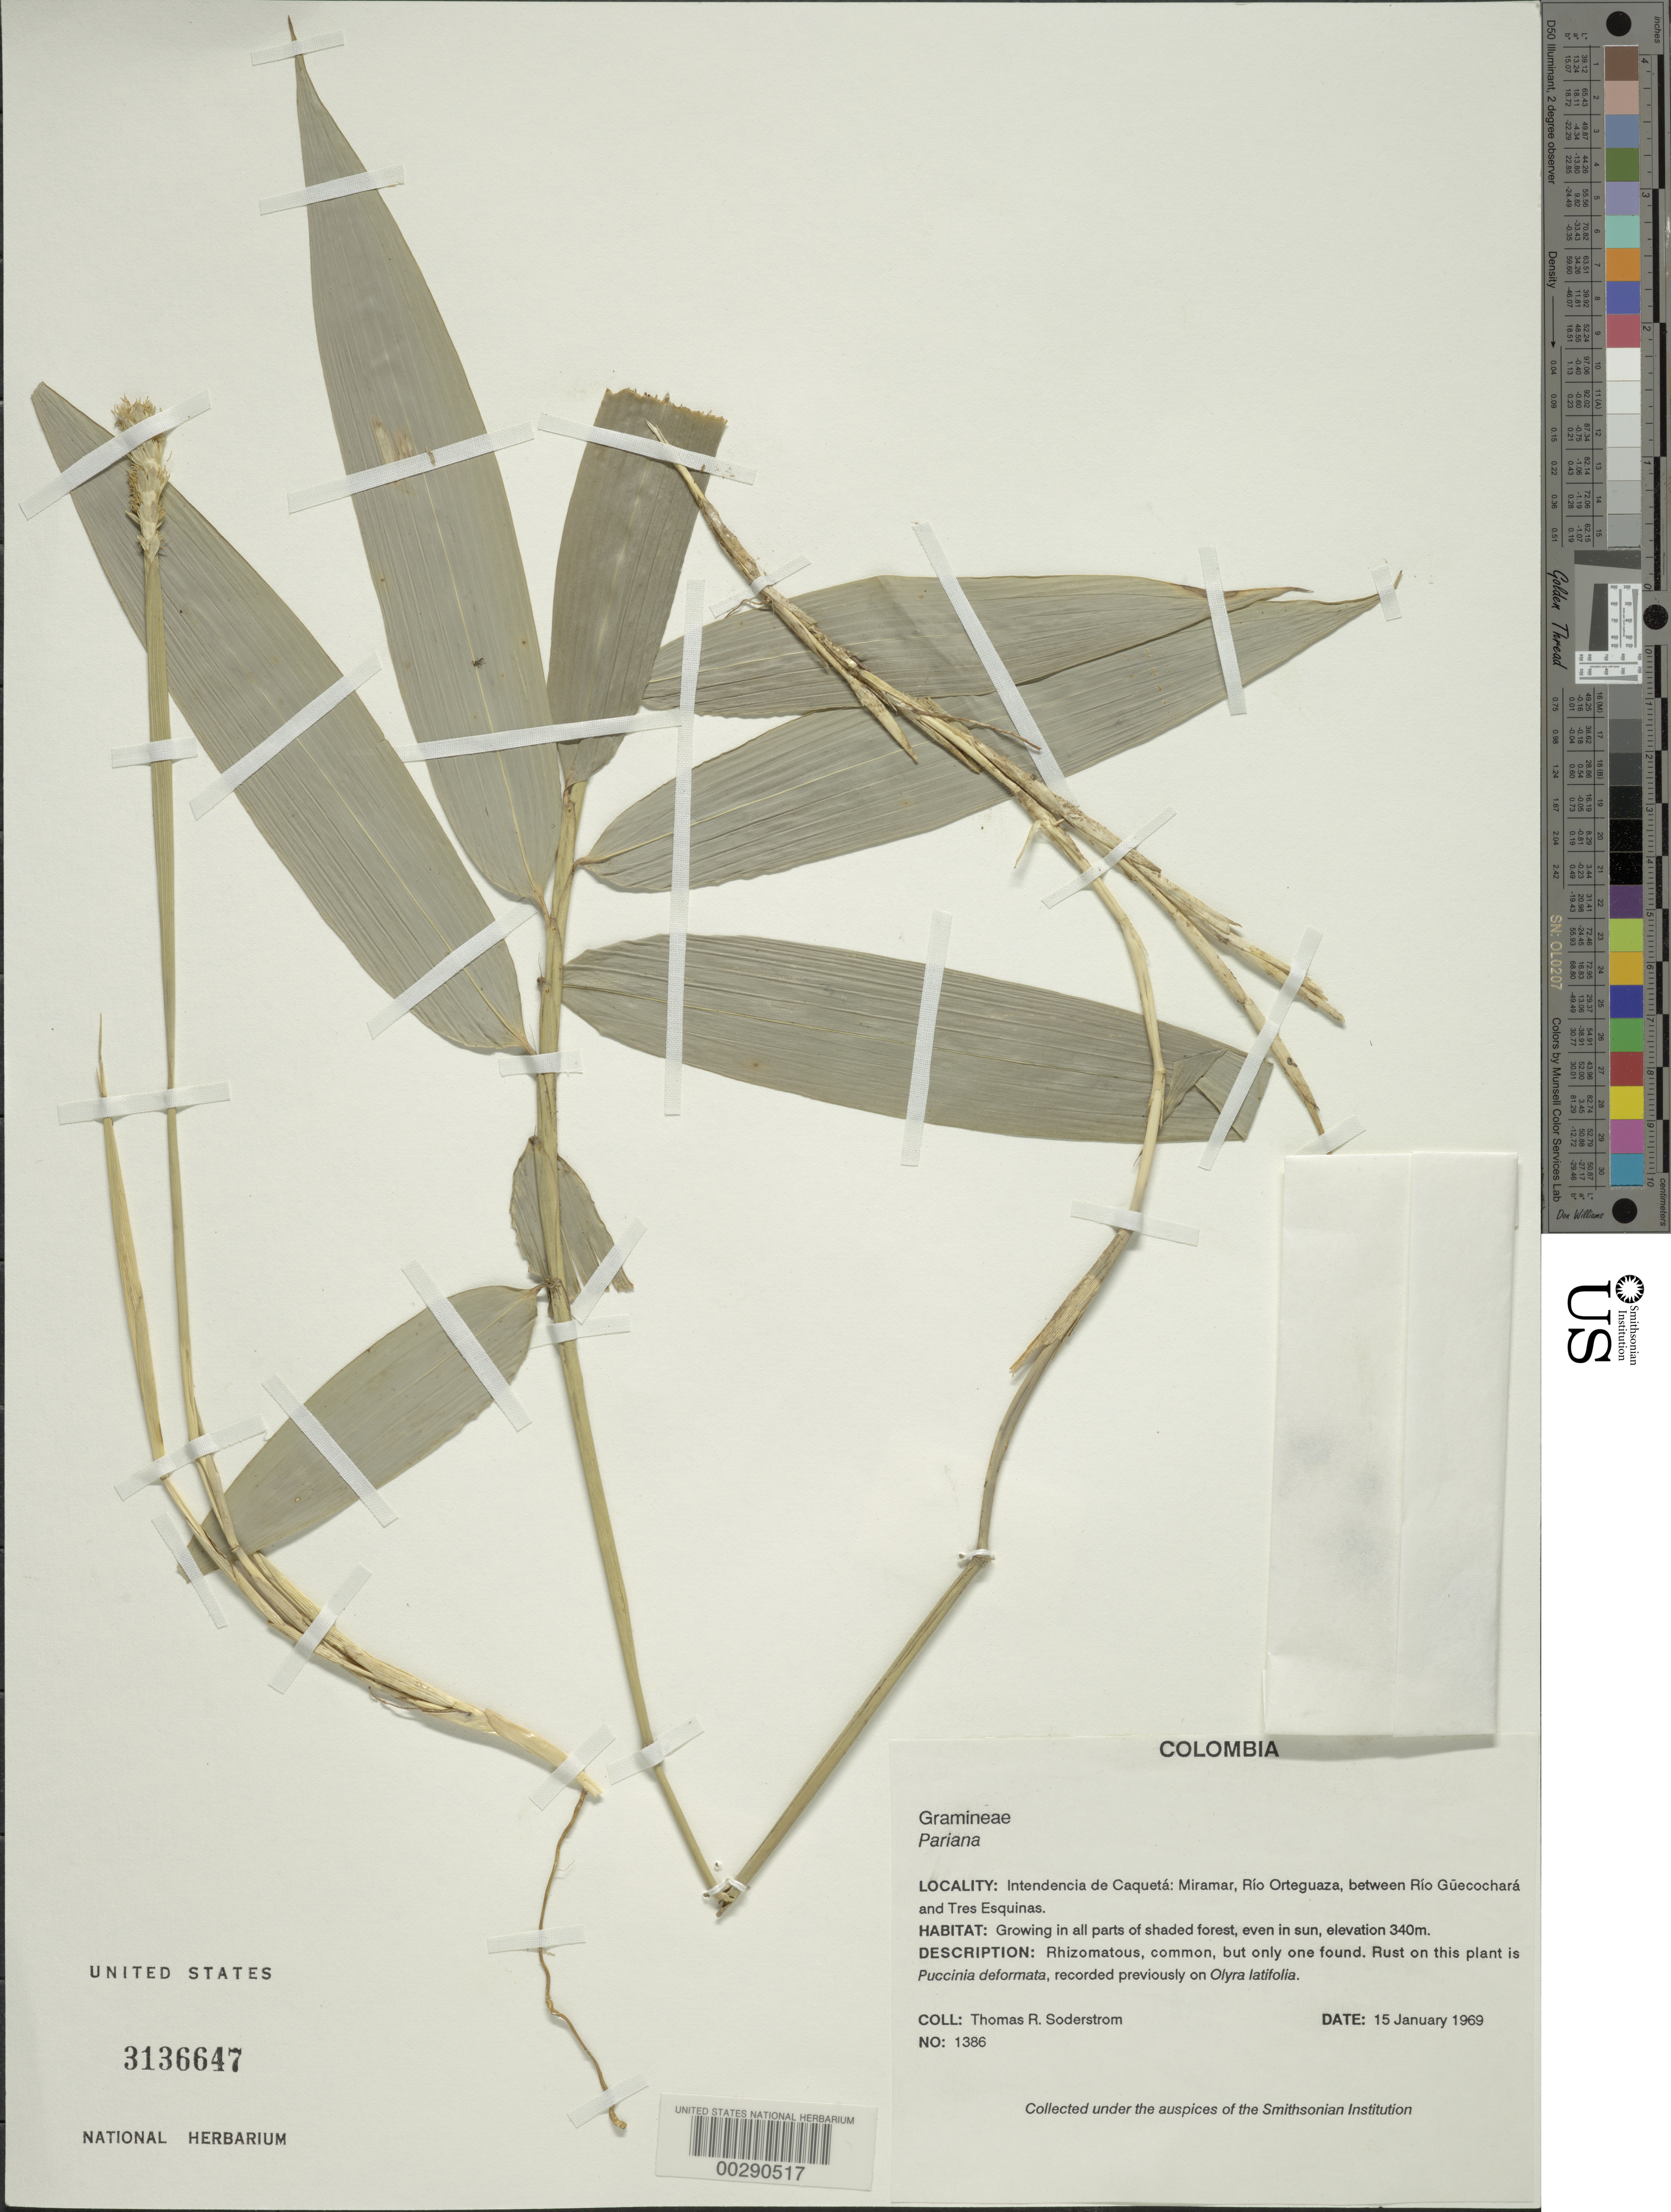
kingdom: Plantae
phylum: Tracheophyta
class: Liliopsida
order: Poales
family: Poaceae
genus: Pariana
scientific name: Pariana sp.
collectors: T. R. Soderstrom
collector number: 1386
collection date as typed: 15 Jan 1969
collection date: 1969-01-15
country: Colombia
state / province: Caquetá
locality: Miramar, Rio Ortequaza, between Rio Guecochara and Tres Esquinas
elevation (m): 340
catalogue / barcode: US 3136647